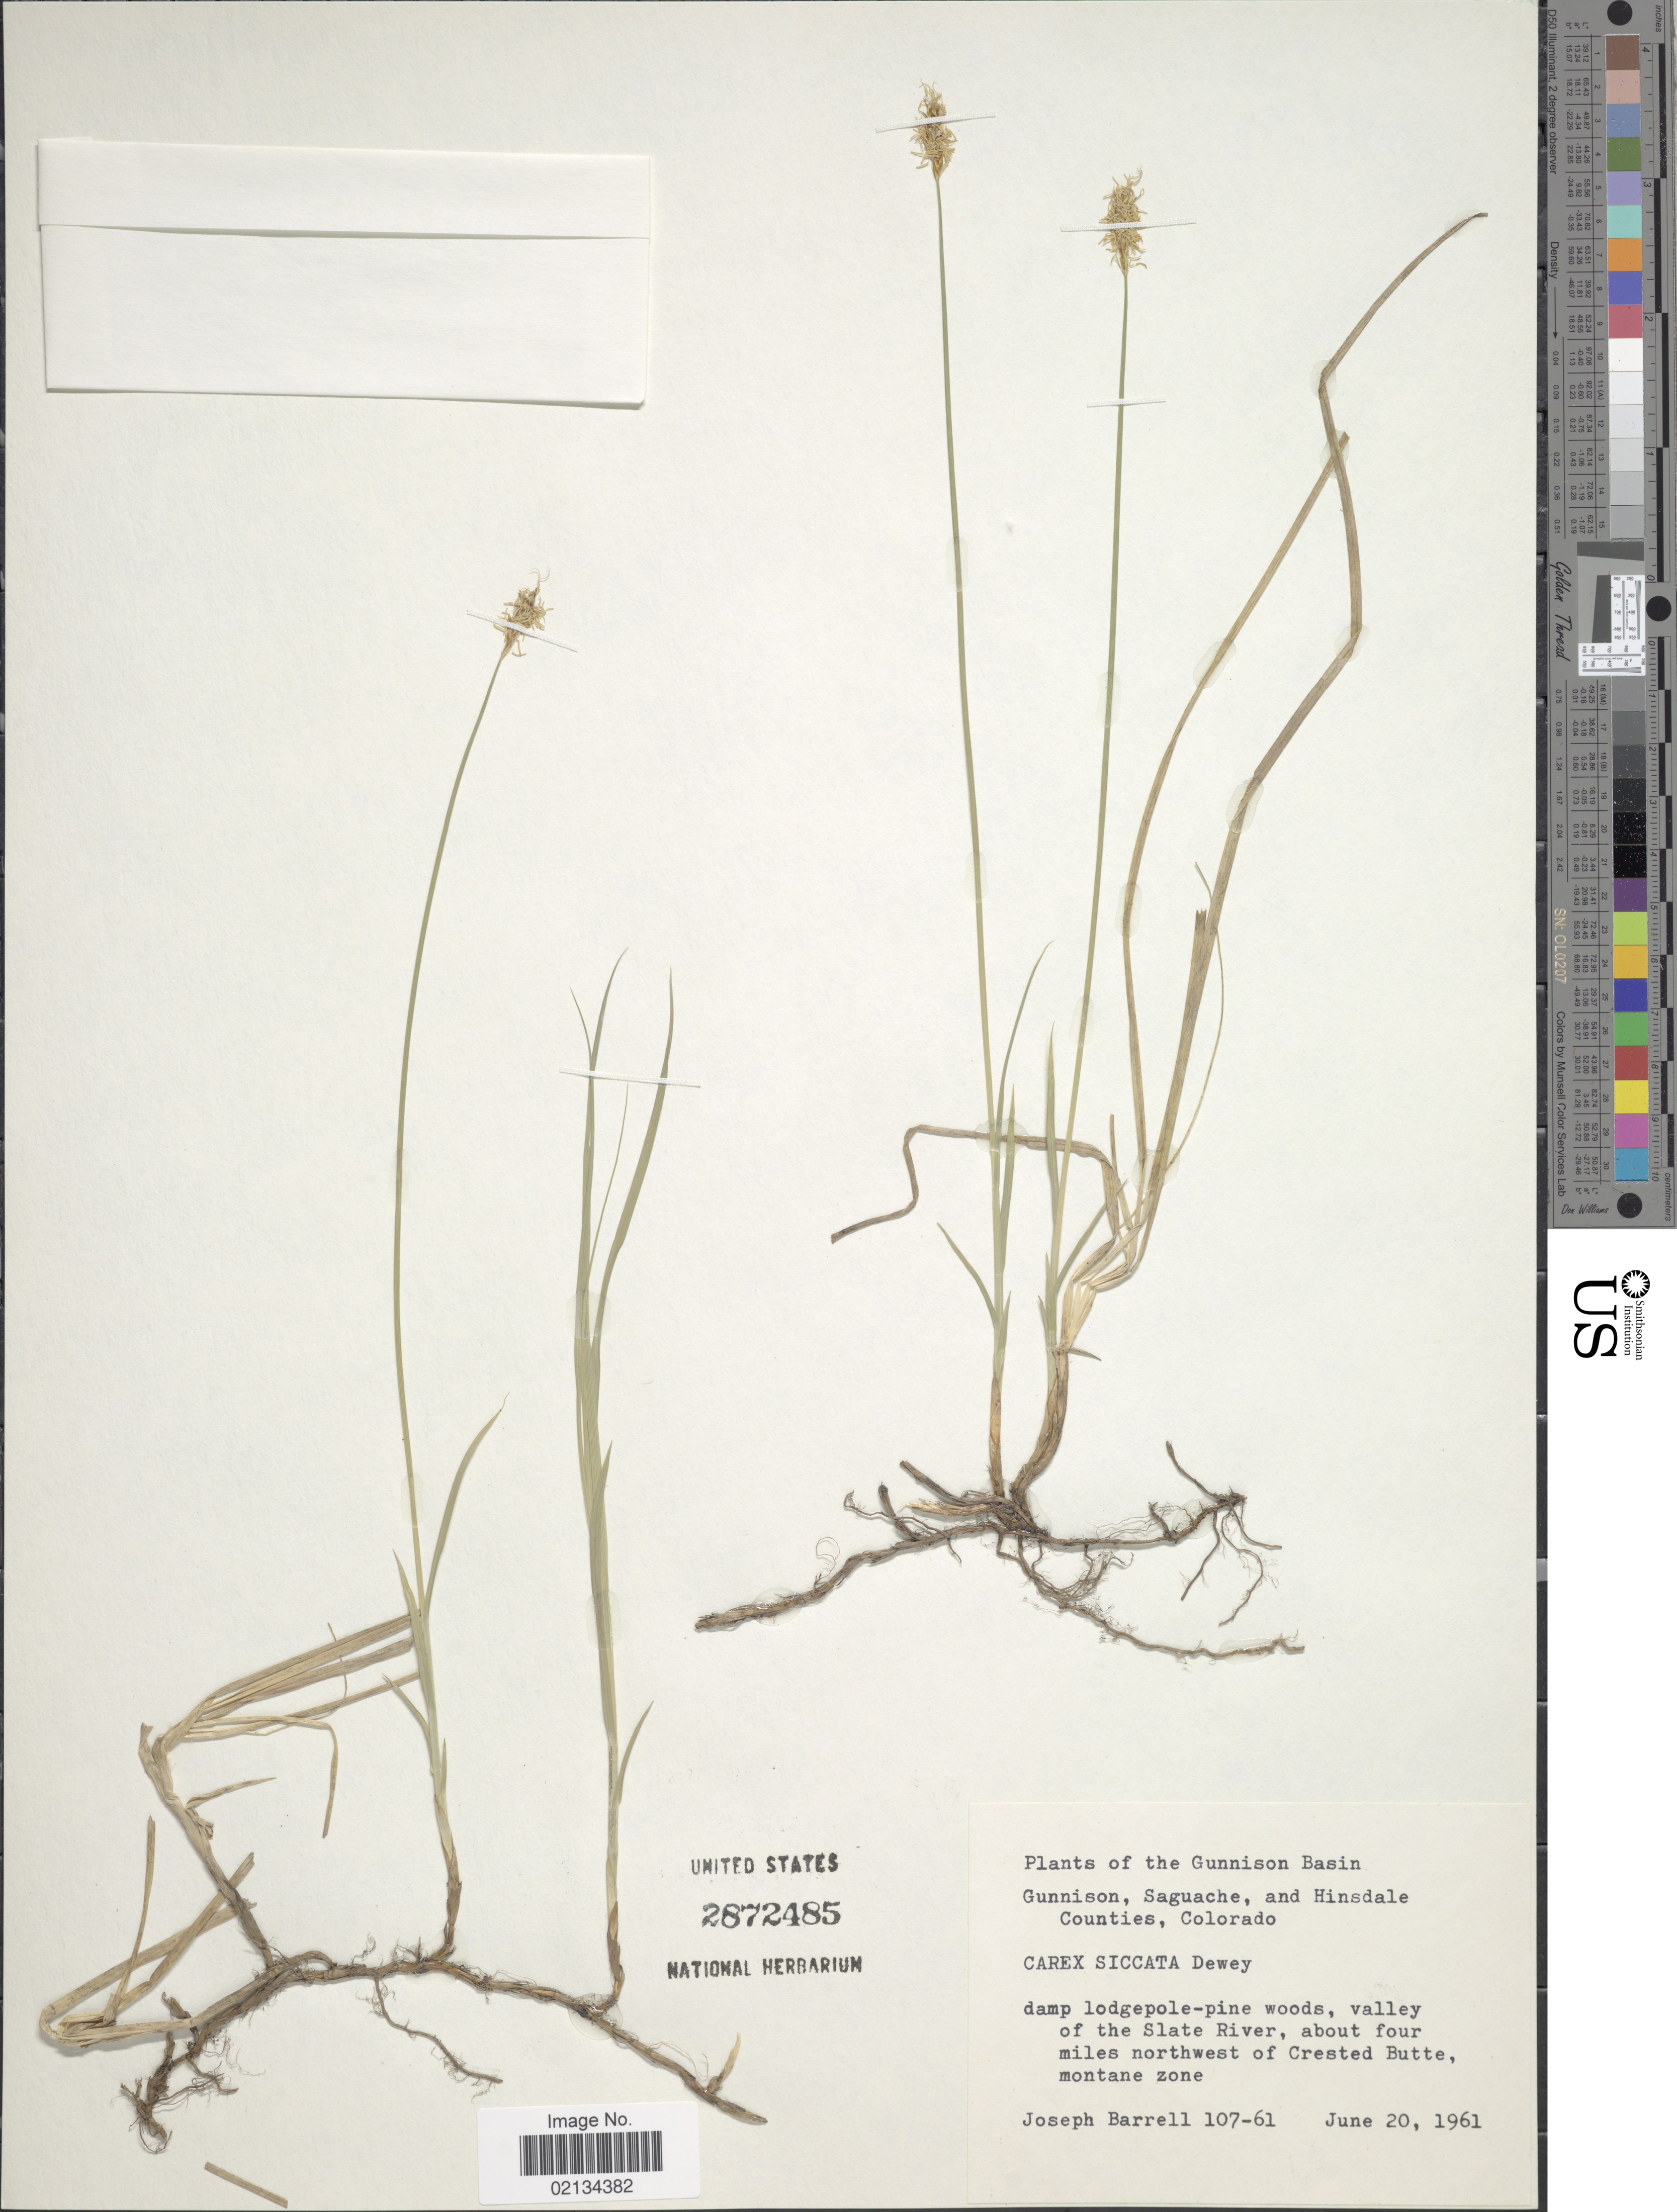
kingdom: Plantae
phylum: Tracheophyta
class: Liliopsida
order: Poales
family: Cyperaceae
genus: Carex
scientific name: Carex siccata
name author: Dewey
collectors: J. Barrell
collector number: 107-61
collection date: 1961-06-20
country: United States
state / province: Colorado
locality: The Gunnison Basin, Gunnison, Saguache, and Hinsdale Counties, damp lodgepole-pine woods, valley of the Slate River, about four miles northwest of Crested Butte, montane zone.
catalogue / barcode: US 2872485